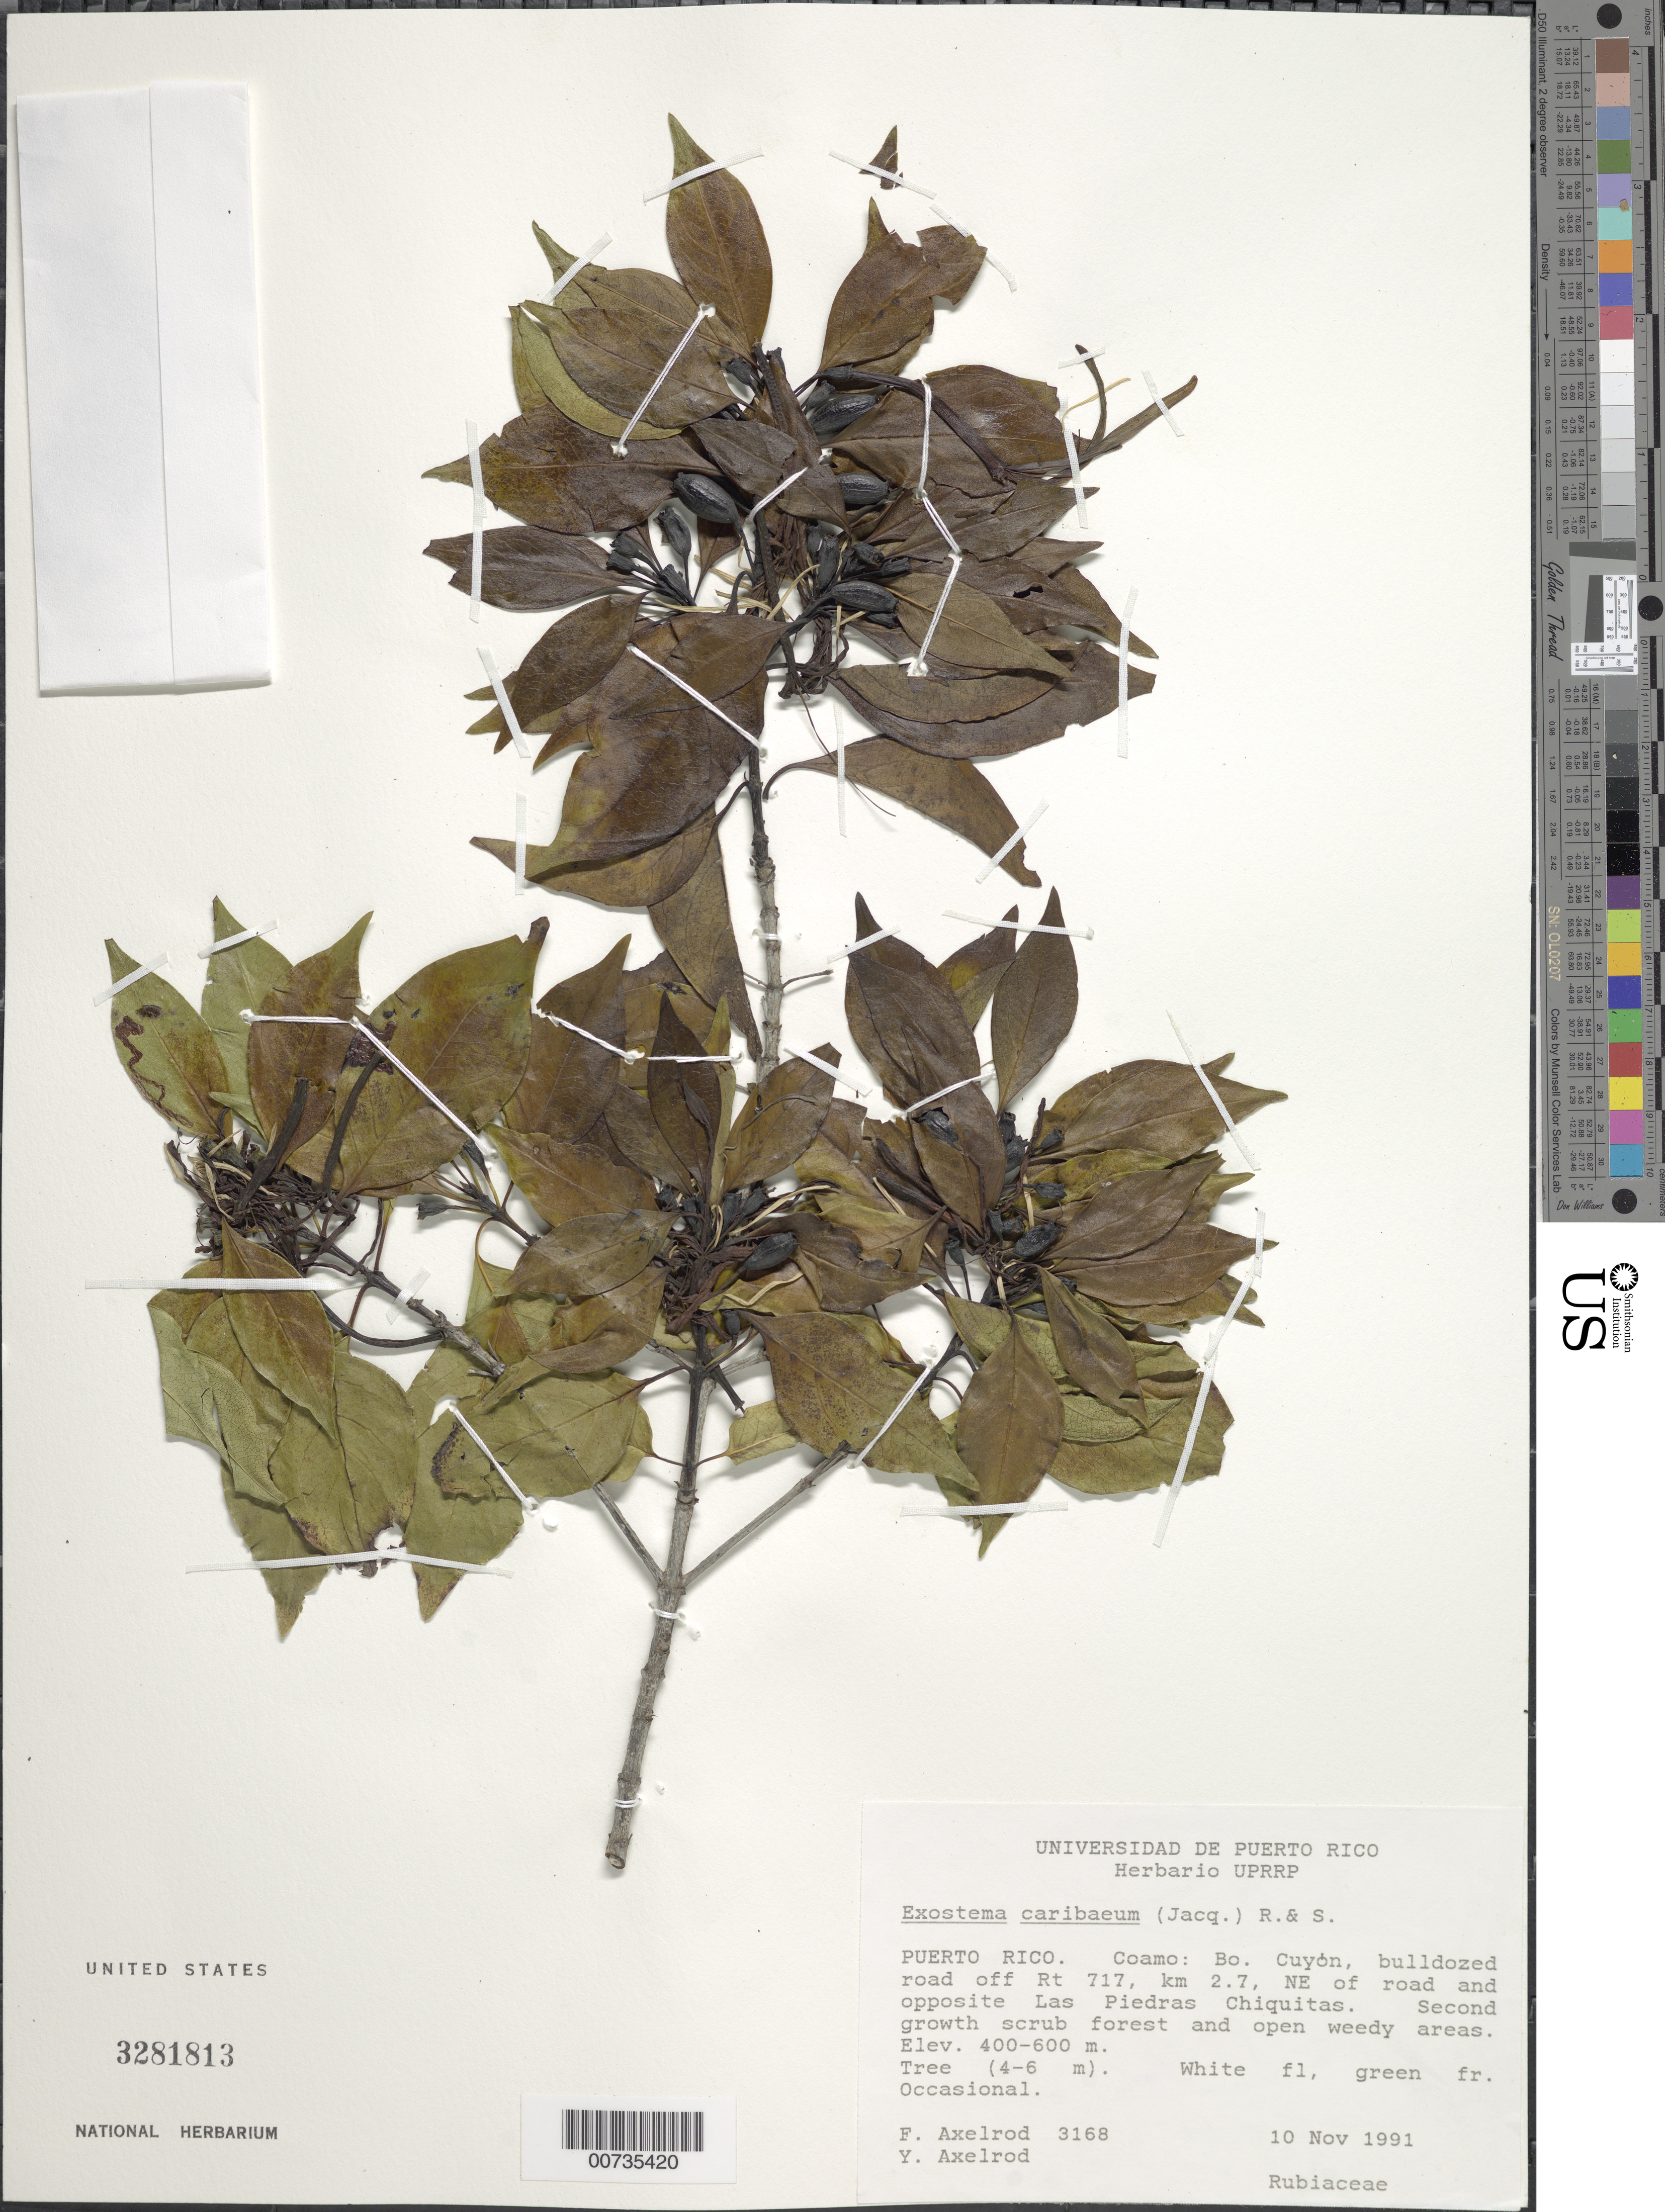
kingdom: Plantae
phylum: Tracheophyta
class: Magnoliopsida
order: Gentianales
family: Rubiaceae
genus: Exostema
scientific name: Exostema caribaeum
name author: (Jacq.) Roem. & Schult.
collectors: F. S. Axelrod & Y. Axelrod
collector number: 3168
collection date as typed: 10 Nov 1991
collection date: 1991-11-10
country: Puerto Rico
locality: Coamo. Bo. Cuyón, bulldozed road off Rt. 717, km 2.7, NE of road and opposite Las Piedras Chiquitas.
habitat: Second growth scrub forest and open weedy areas.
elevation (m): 400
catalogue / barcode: US 3281813